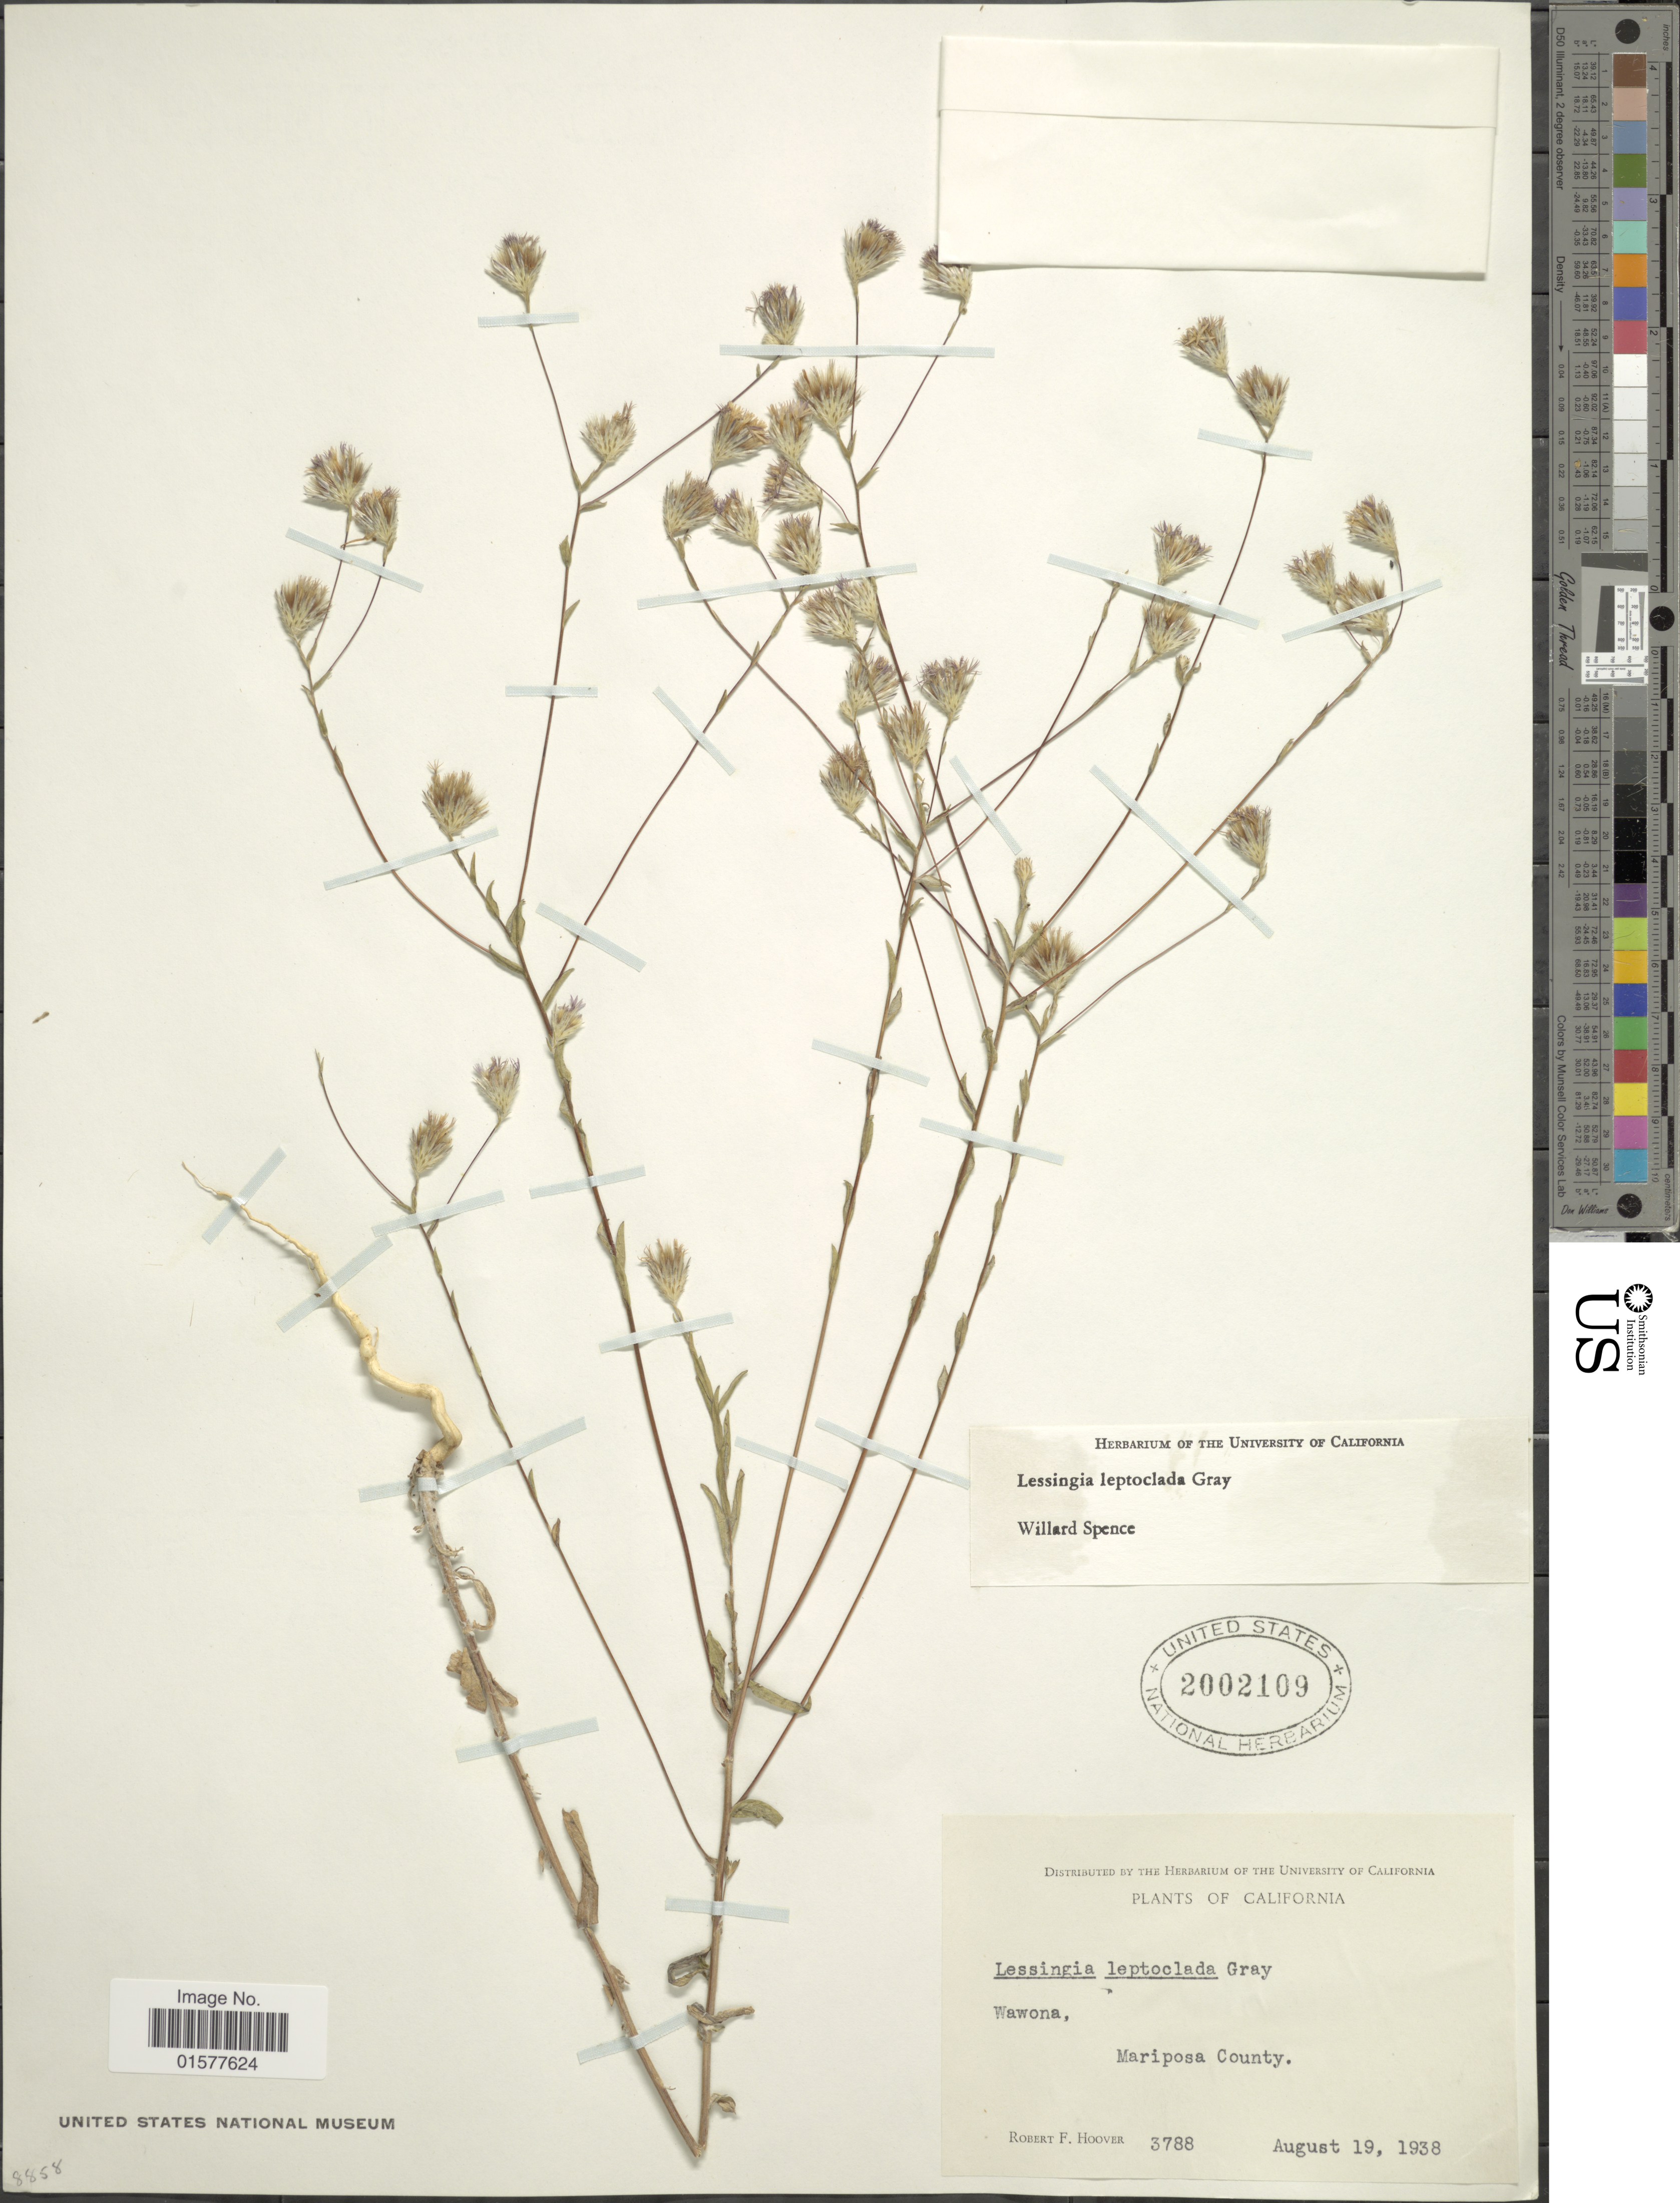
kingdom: Plantae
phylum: Tracheophyta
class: Magnoliopsida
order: Asterales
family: Asteraceae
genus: Lessingia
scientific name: Lessingia leptoclada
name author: A. Gray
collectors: R. F. Hoover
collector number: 3788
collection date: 1938-08-19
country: United States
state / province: California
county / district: Mariposa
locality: Wawona, Mariposa County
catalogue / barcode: US 2002109